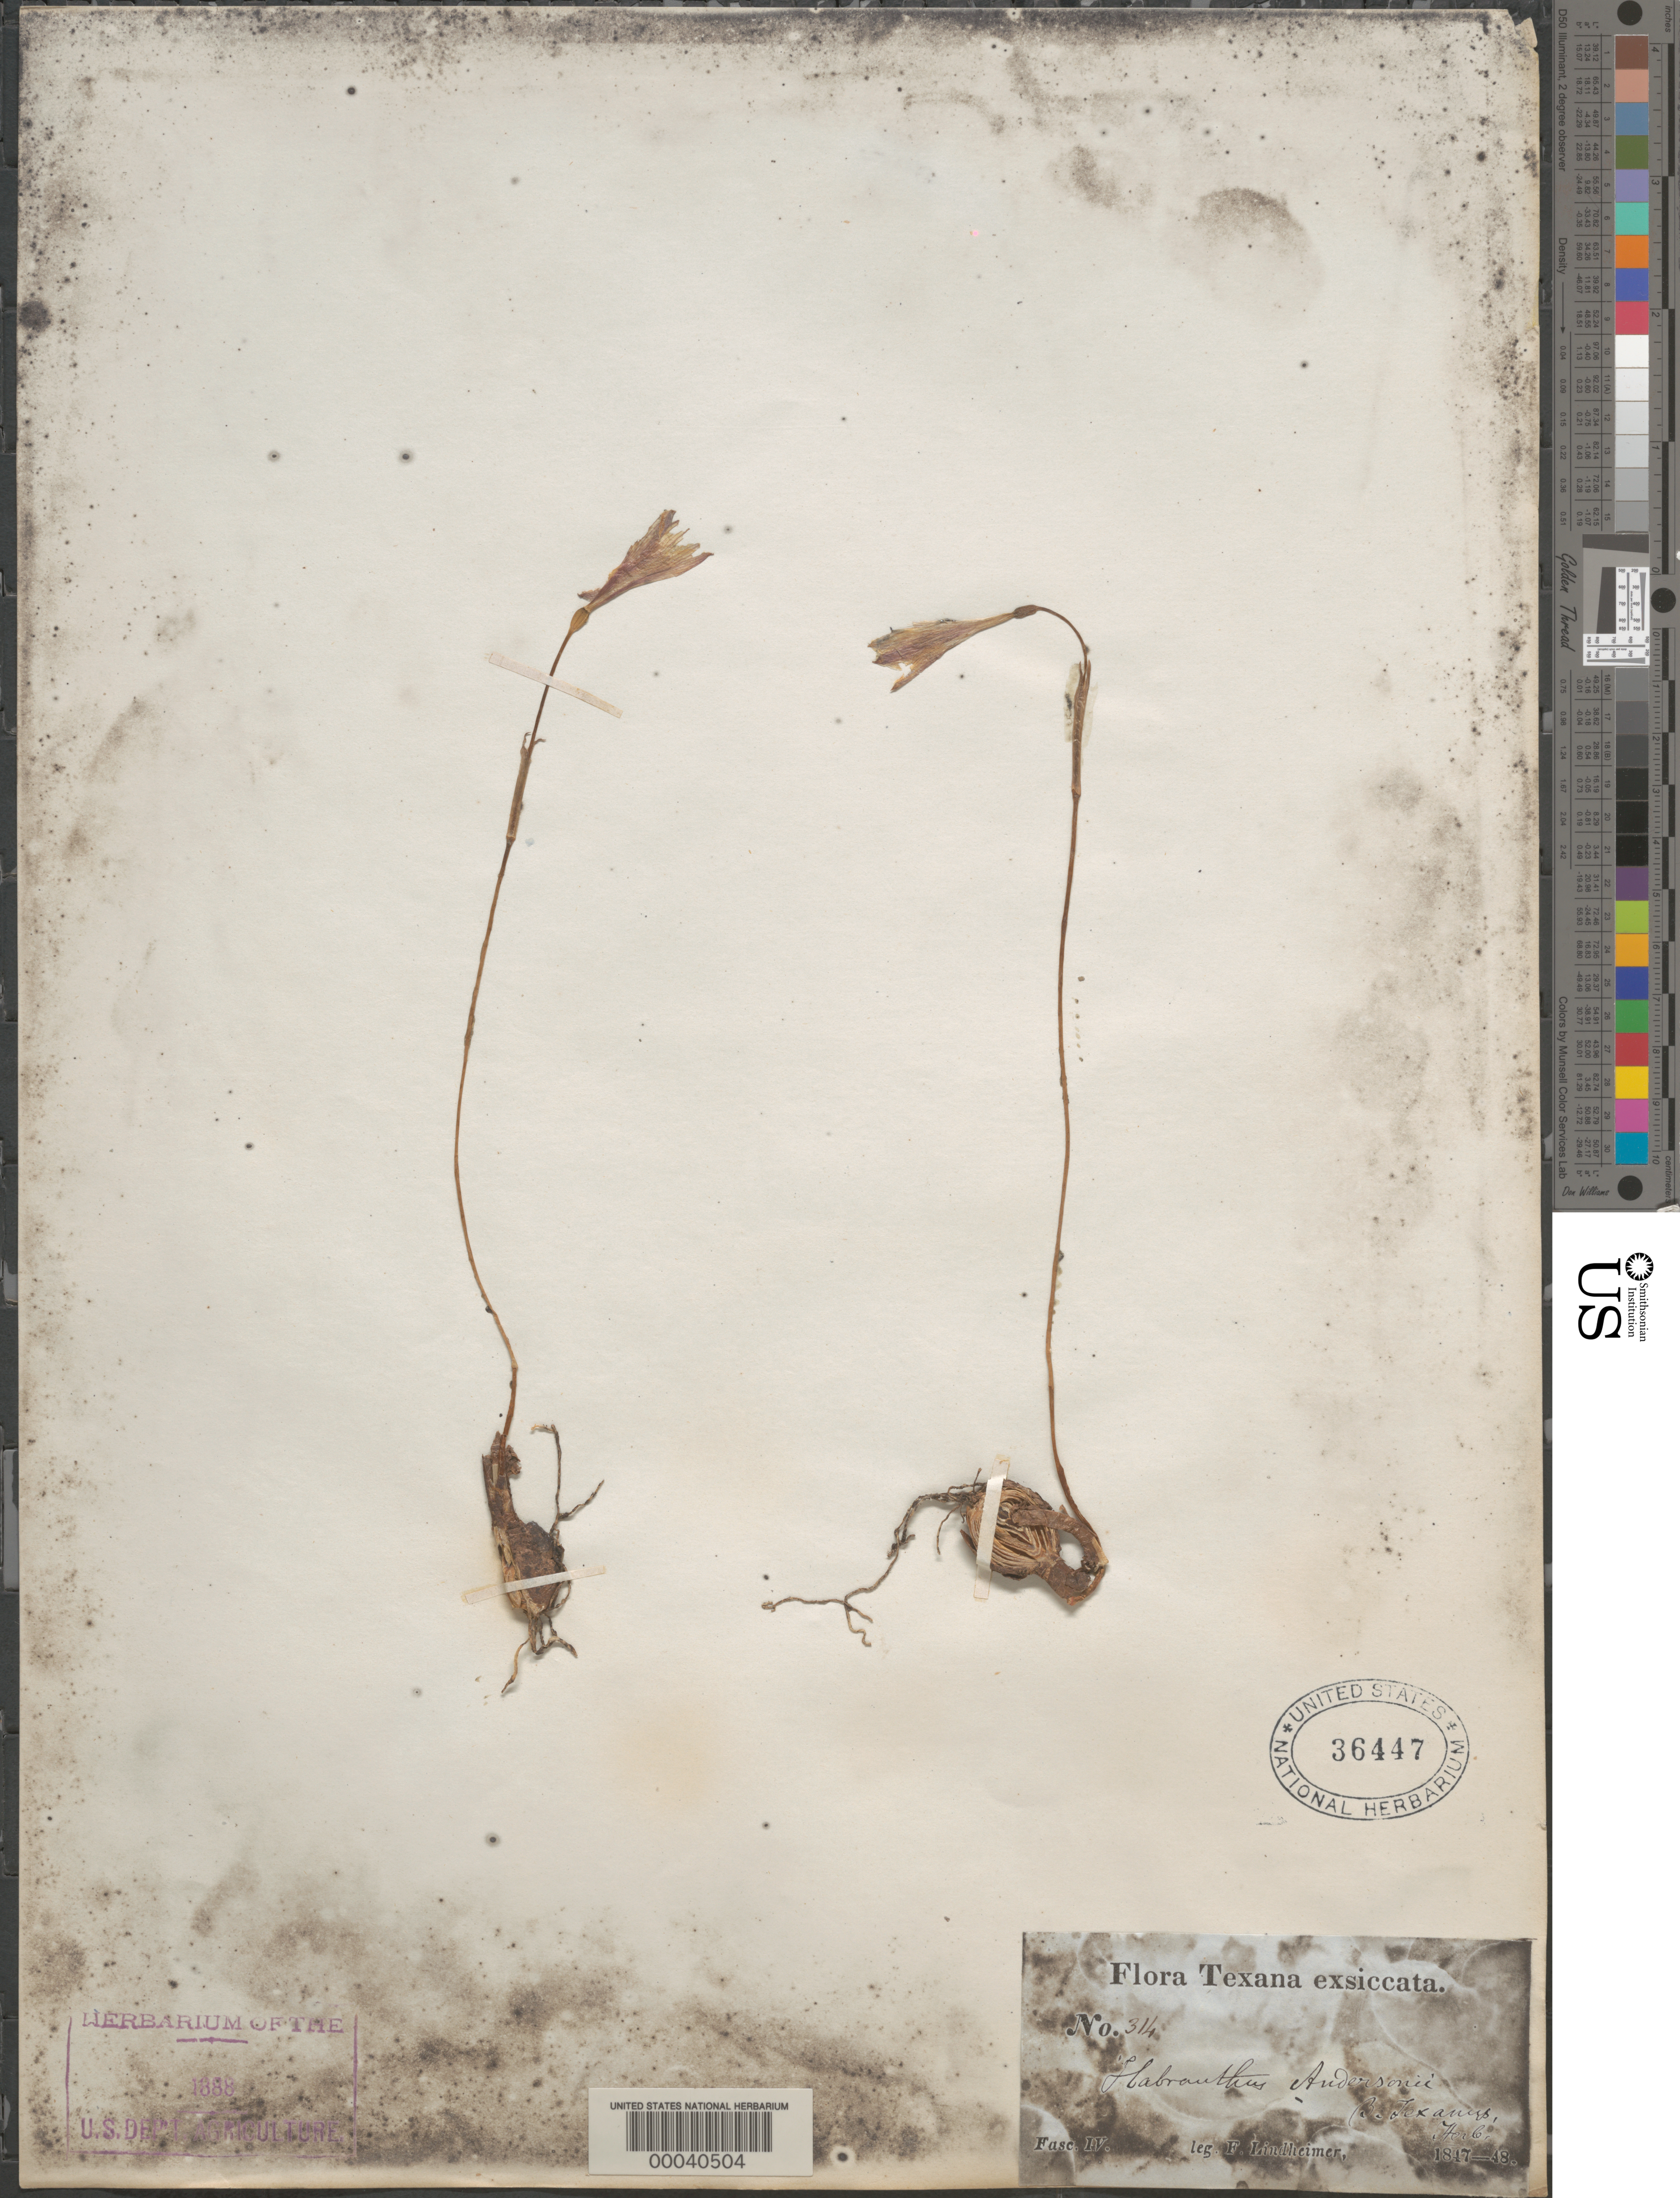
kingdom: Plantae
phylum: Tracheophyta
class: Liliopsida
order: Asparagales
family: Amaryllidaceae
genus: Zephyranthes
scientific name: Zephyranthes tubispatha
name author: (L'Hér.) Hub.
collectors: F. J. Lindheimer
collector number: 314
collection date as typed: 1847 to -- -- 1848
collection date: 1847/1848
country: United States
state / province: Texas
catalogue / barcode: US 36447